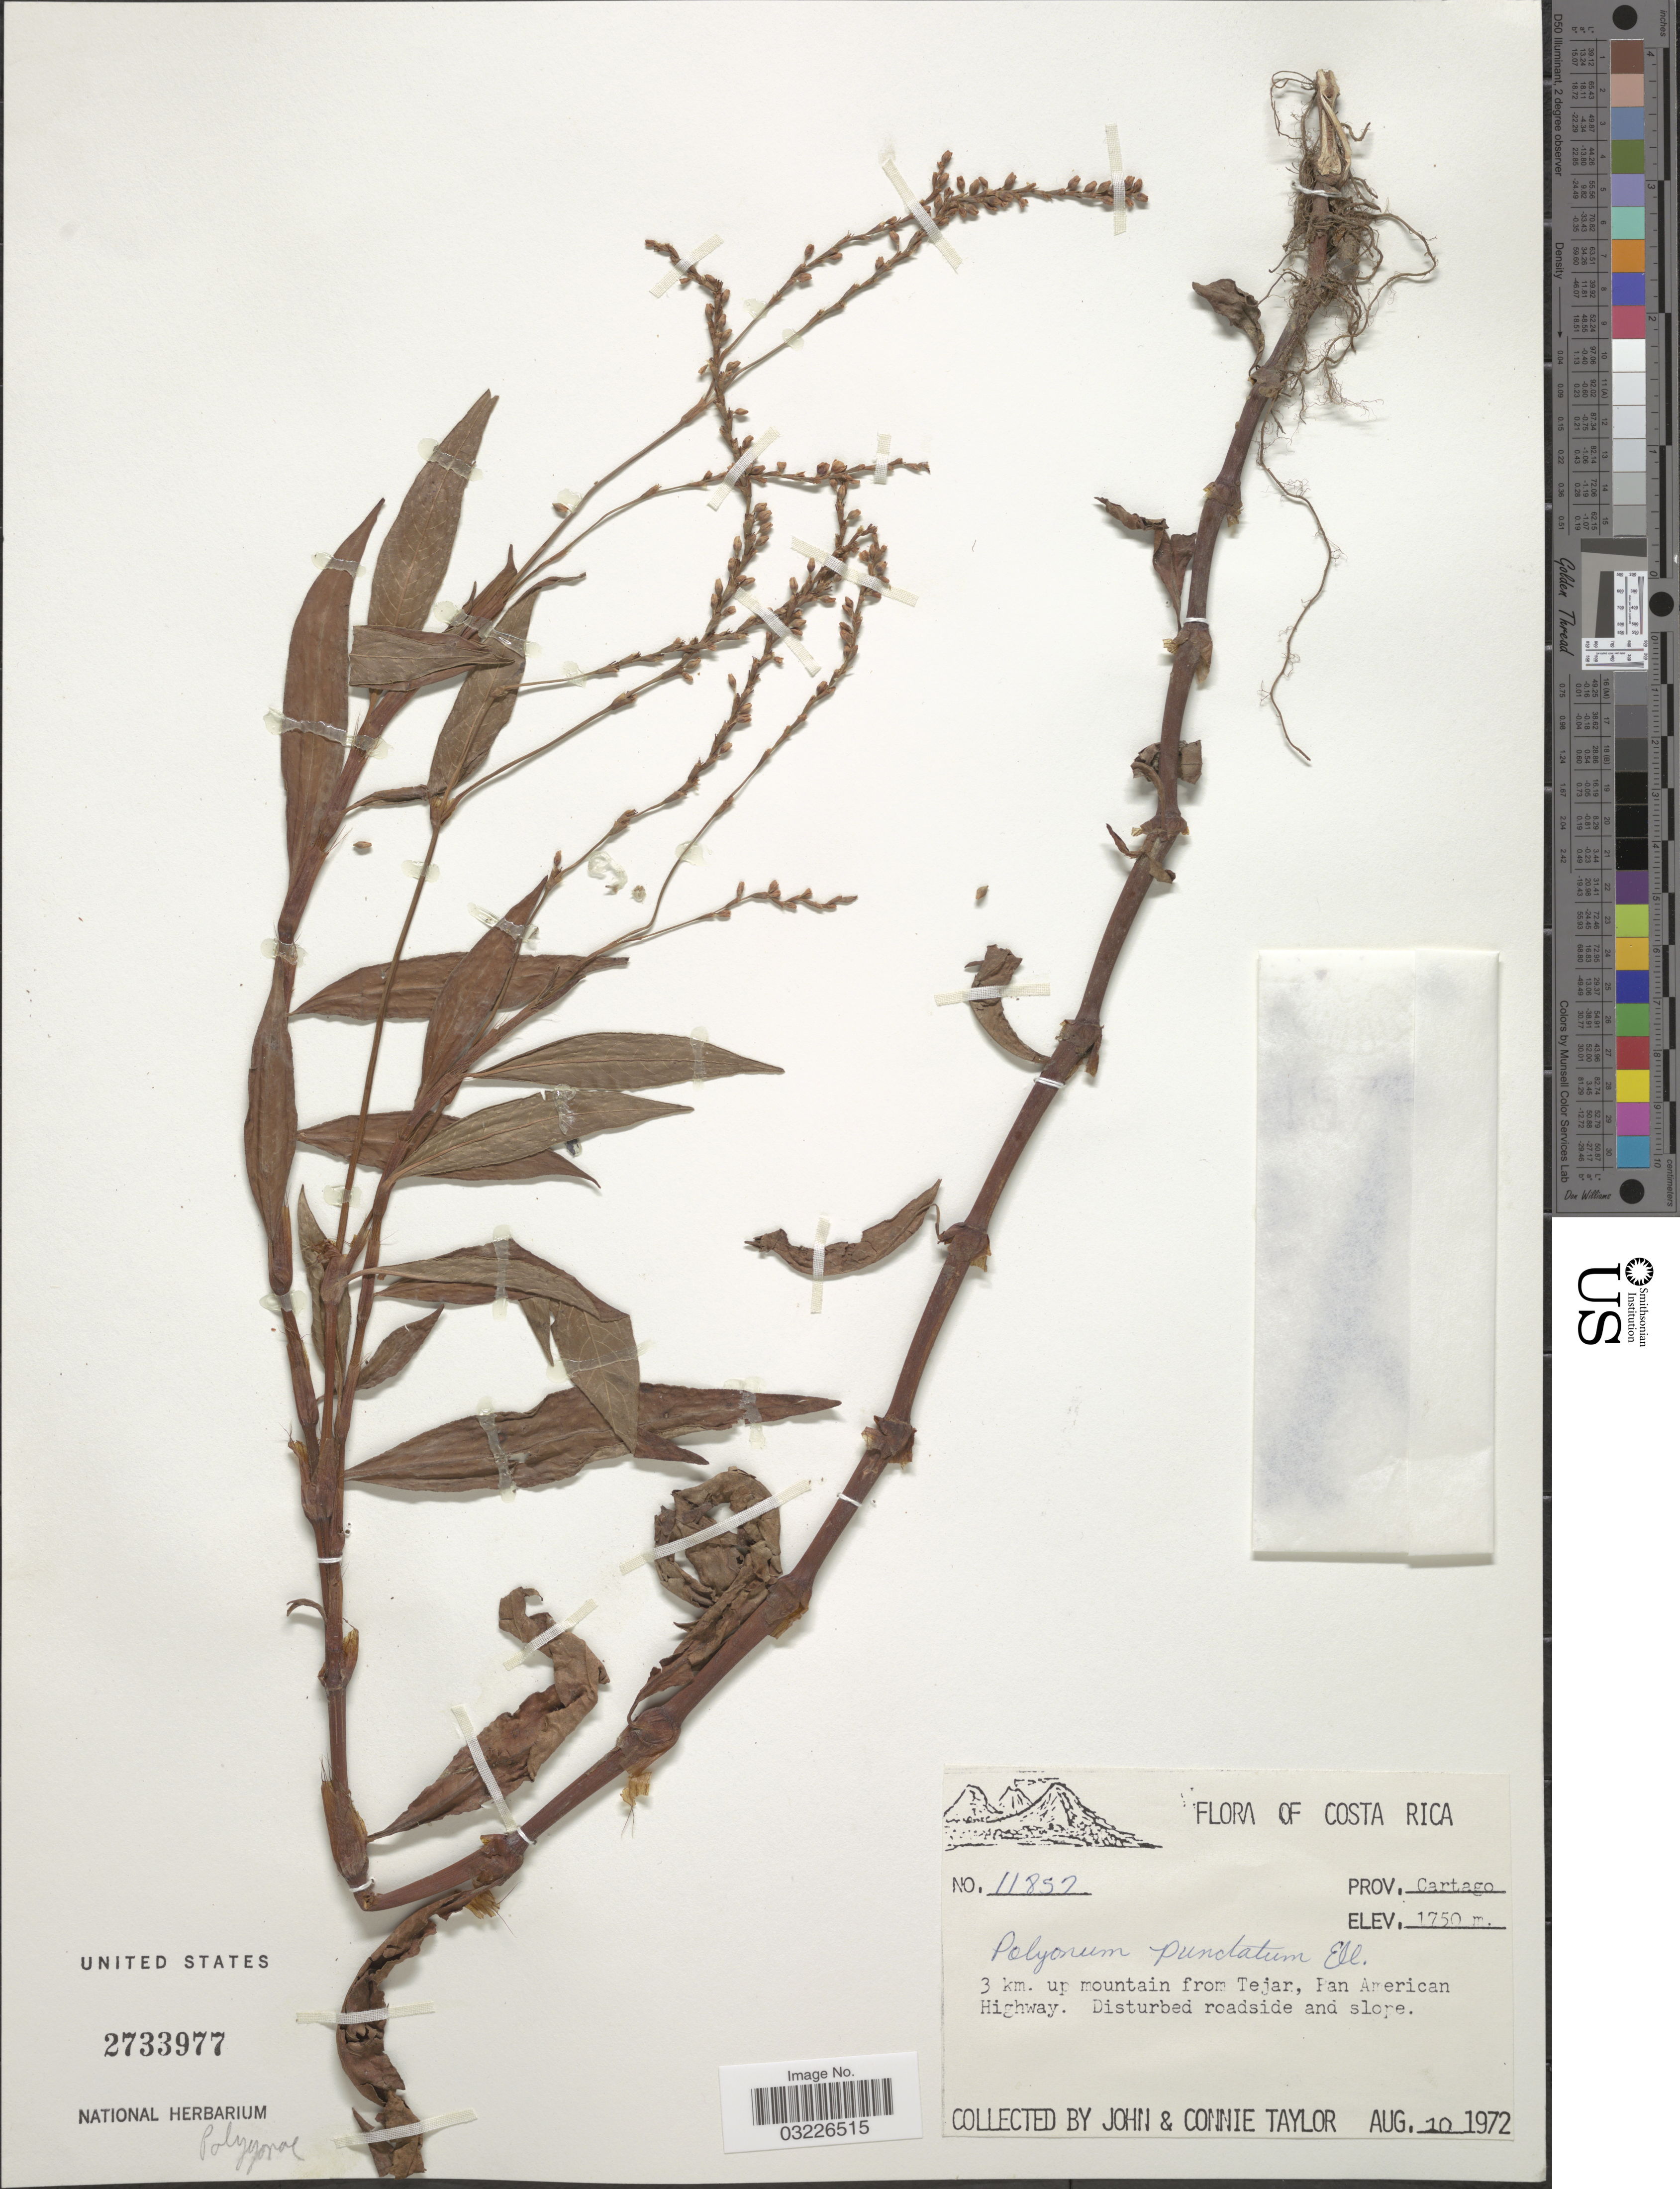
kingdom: Plantae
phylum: Tracheophyta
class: Magnoliopsida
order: Caryophyllales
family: Polygonaceae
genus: Polygonum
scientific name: Polygonum punctatum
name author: Elliott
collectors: J. Taylor & C. Taylor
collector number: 11857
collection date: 1972-08-10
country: Costa Rica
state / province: Cartago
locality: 3 km. up mountain from Tejar, Pan American Highway.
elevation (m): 1750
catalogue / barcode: US 2733977